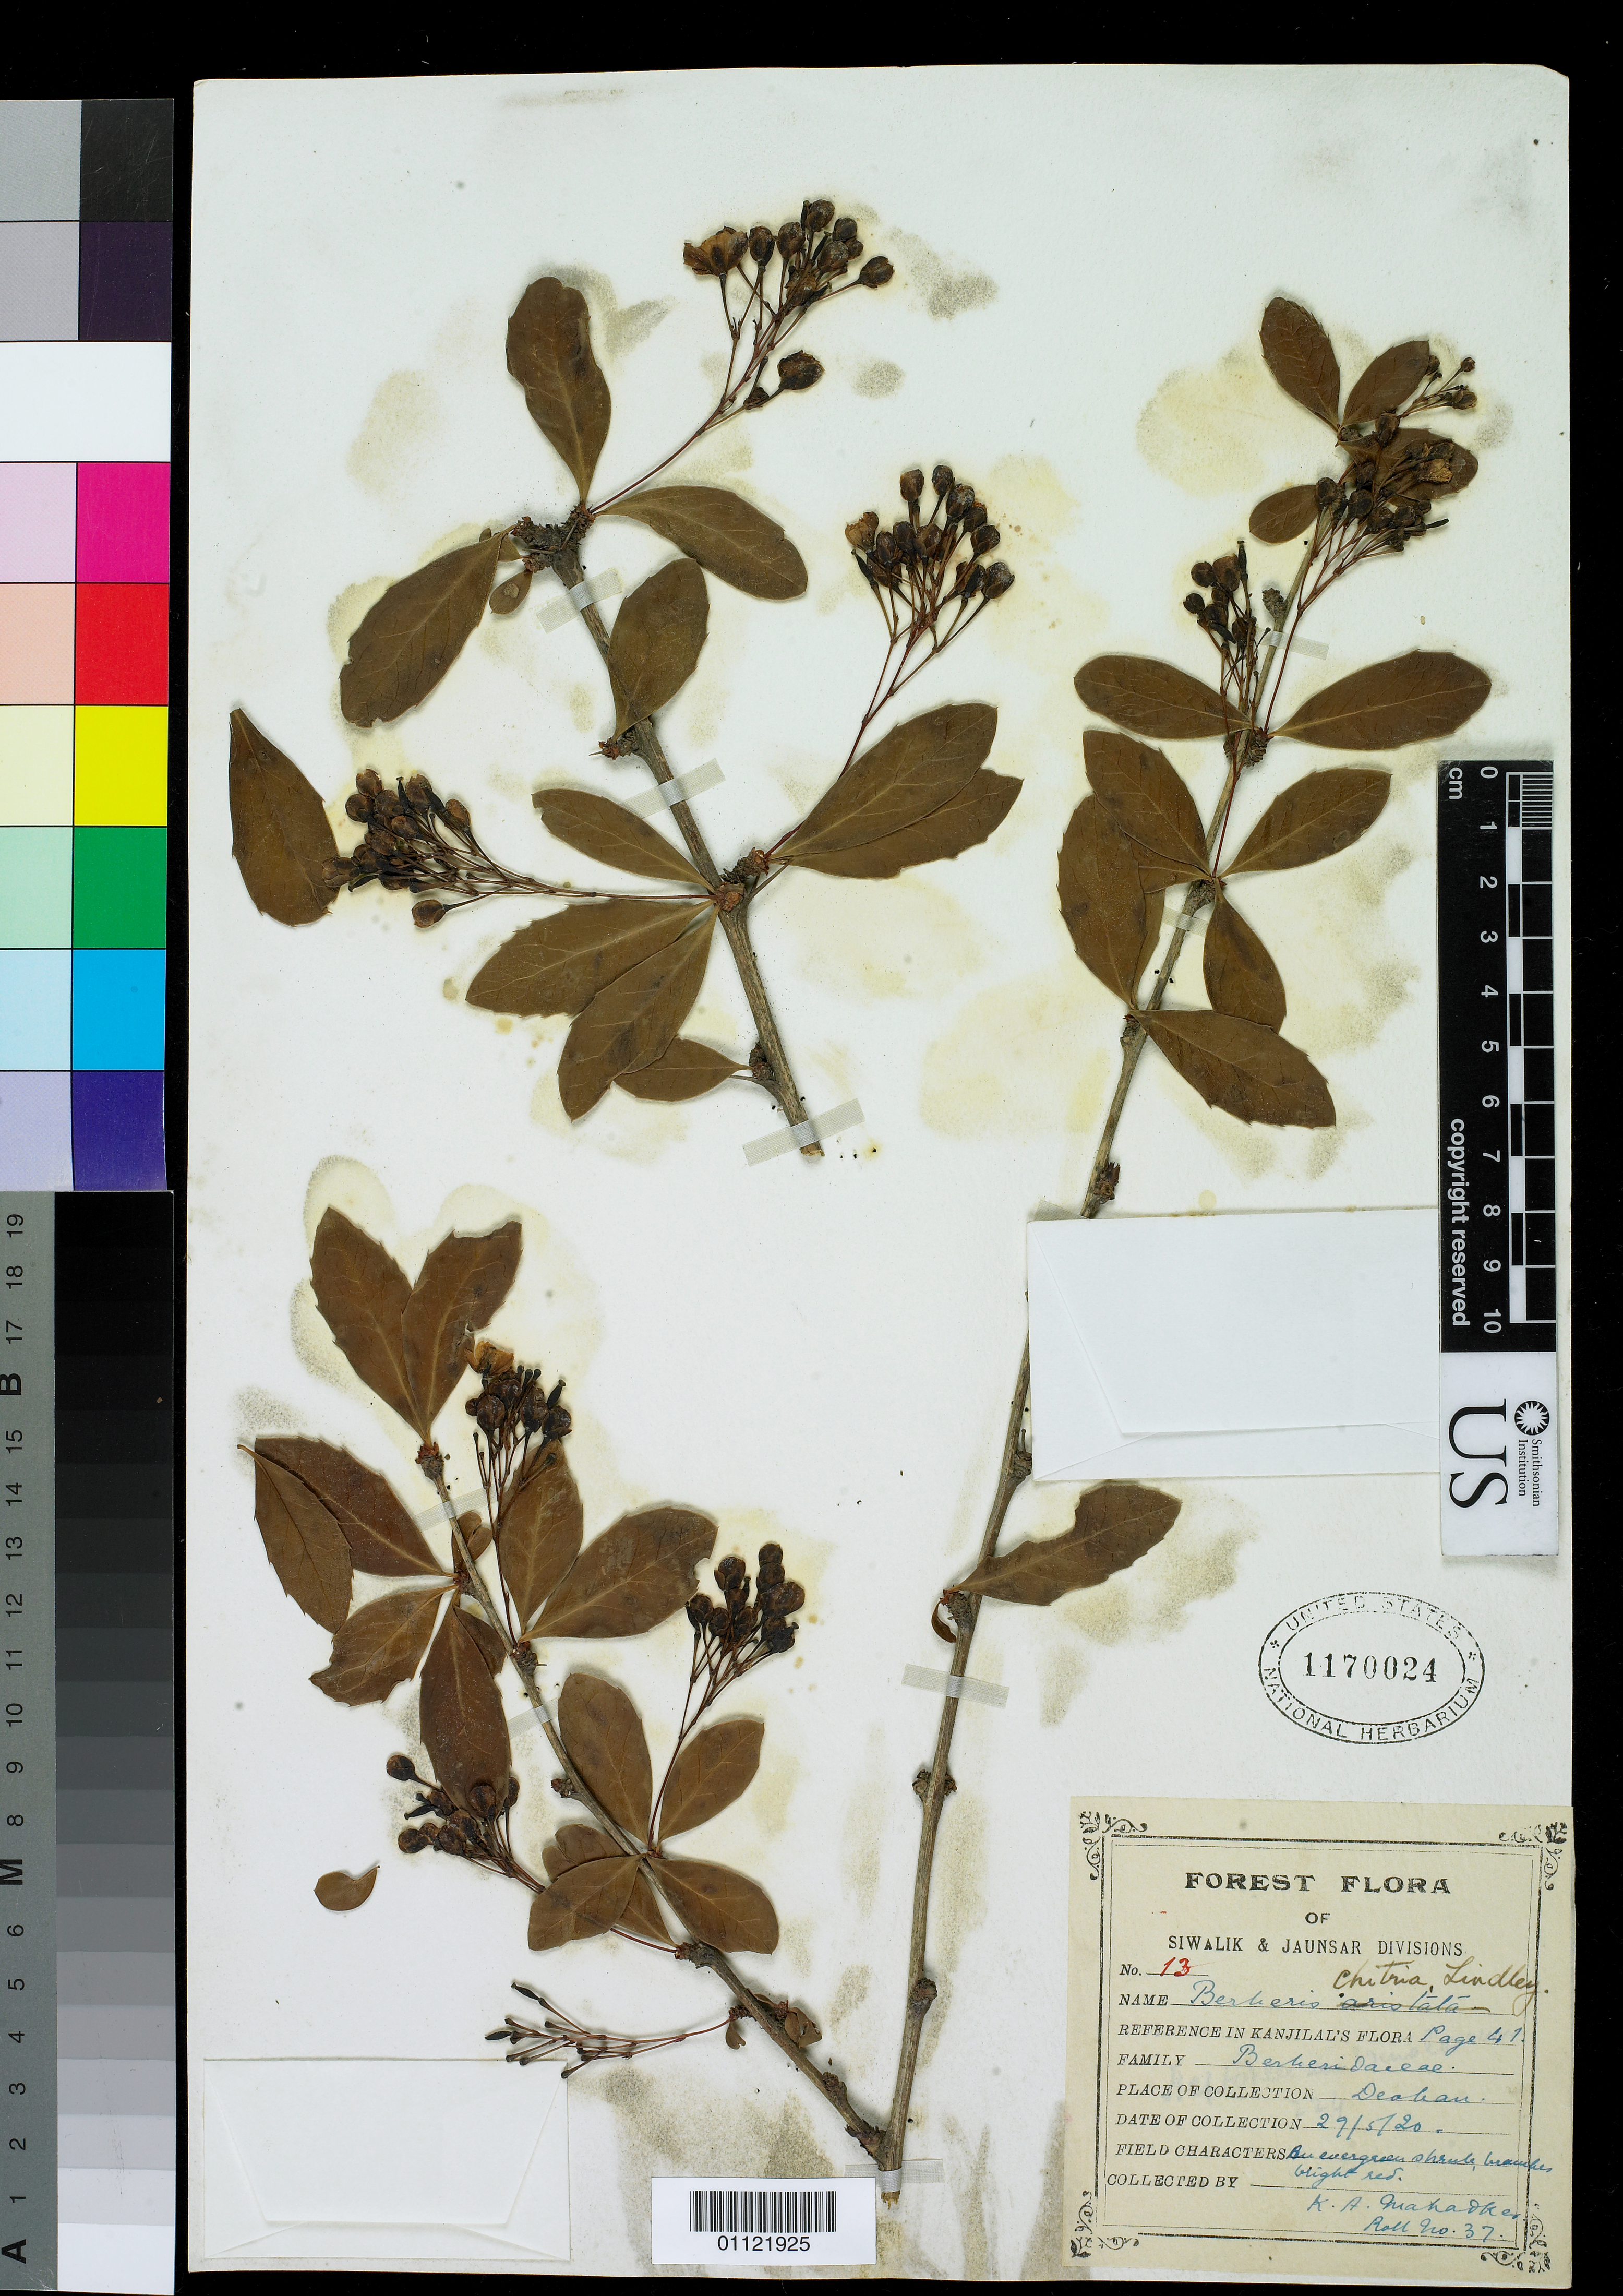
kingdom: Plantae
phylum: Tracheophyta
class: Magnoliopsida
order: Ranunculales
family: Berberidaceae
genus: Berberis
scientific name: Berberis chitria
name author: Buch.-Ham. ex Ker Gawl.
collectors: K. A. Mahadkes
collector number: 13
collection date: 1920-05-29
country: India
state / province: Uttarakhand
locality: Deoban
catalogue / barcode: US 1170024